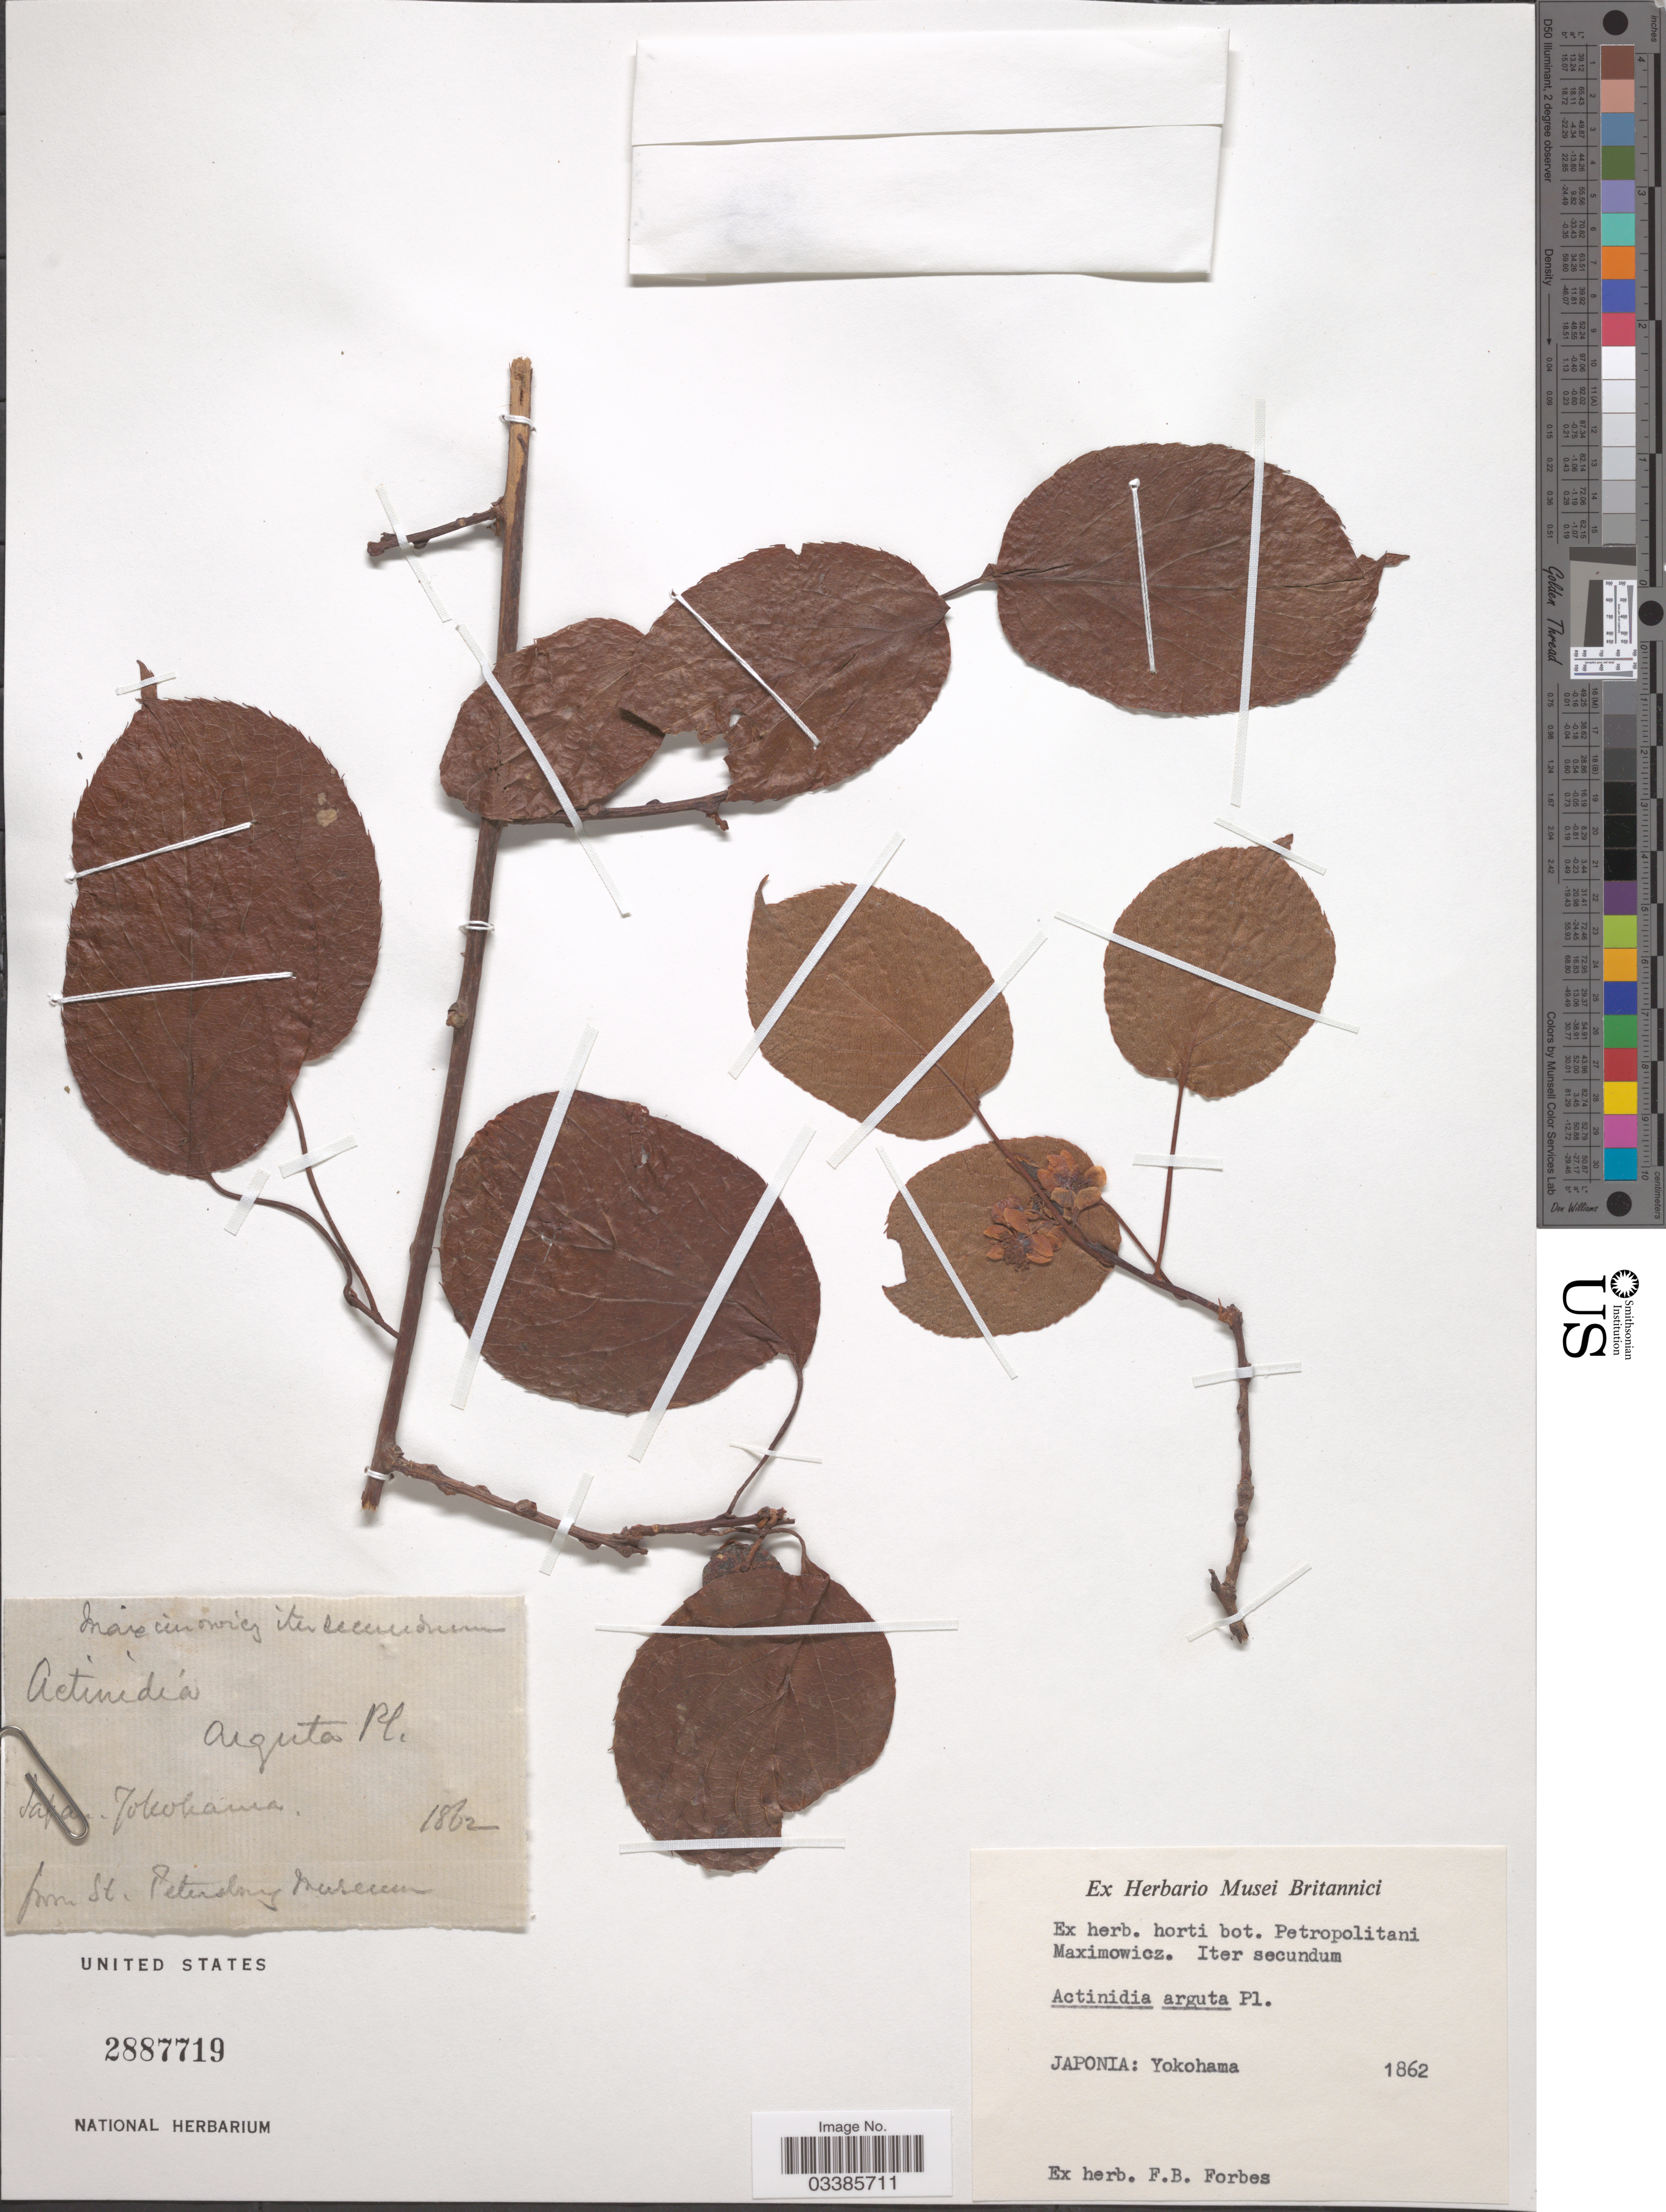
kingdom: Plantae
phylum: Tracheophyta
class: Magnoliopsida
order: Ericales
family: Actinidiaceae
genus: Actinidia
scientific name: Actinidia arguta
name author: (Siebold & Zucc.) Planch. ex Miq.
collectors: Maximowicz, --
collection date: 1862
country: Japan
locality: Yokohama.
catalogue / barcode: US 2887719